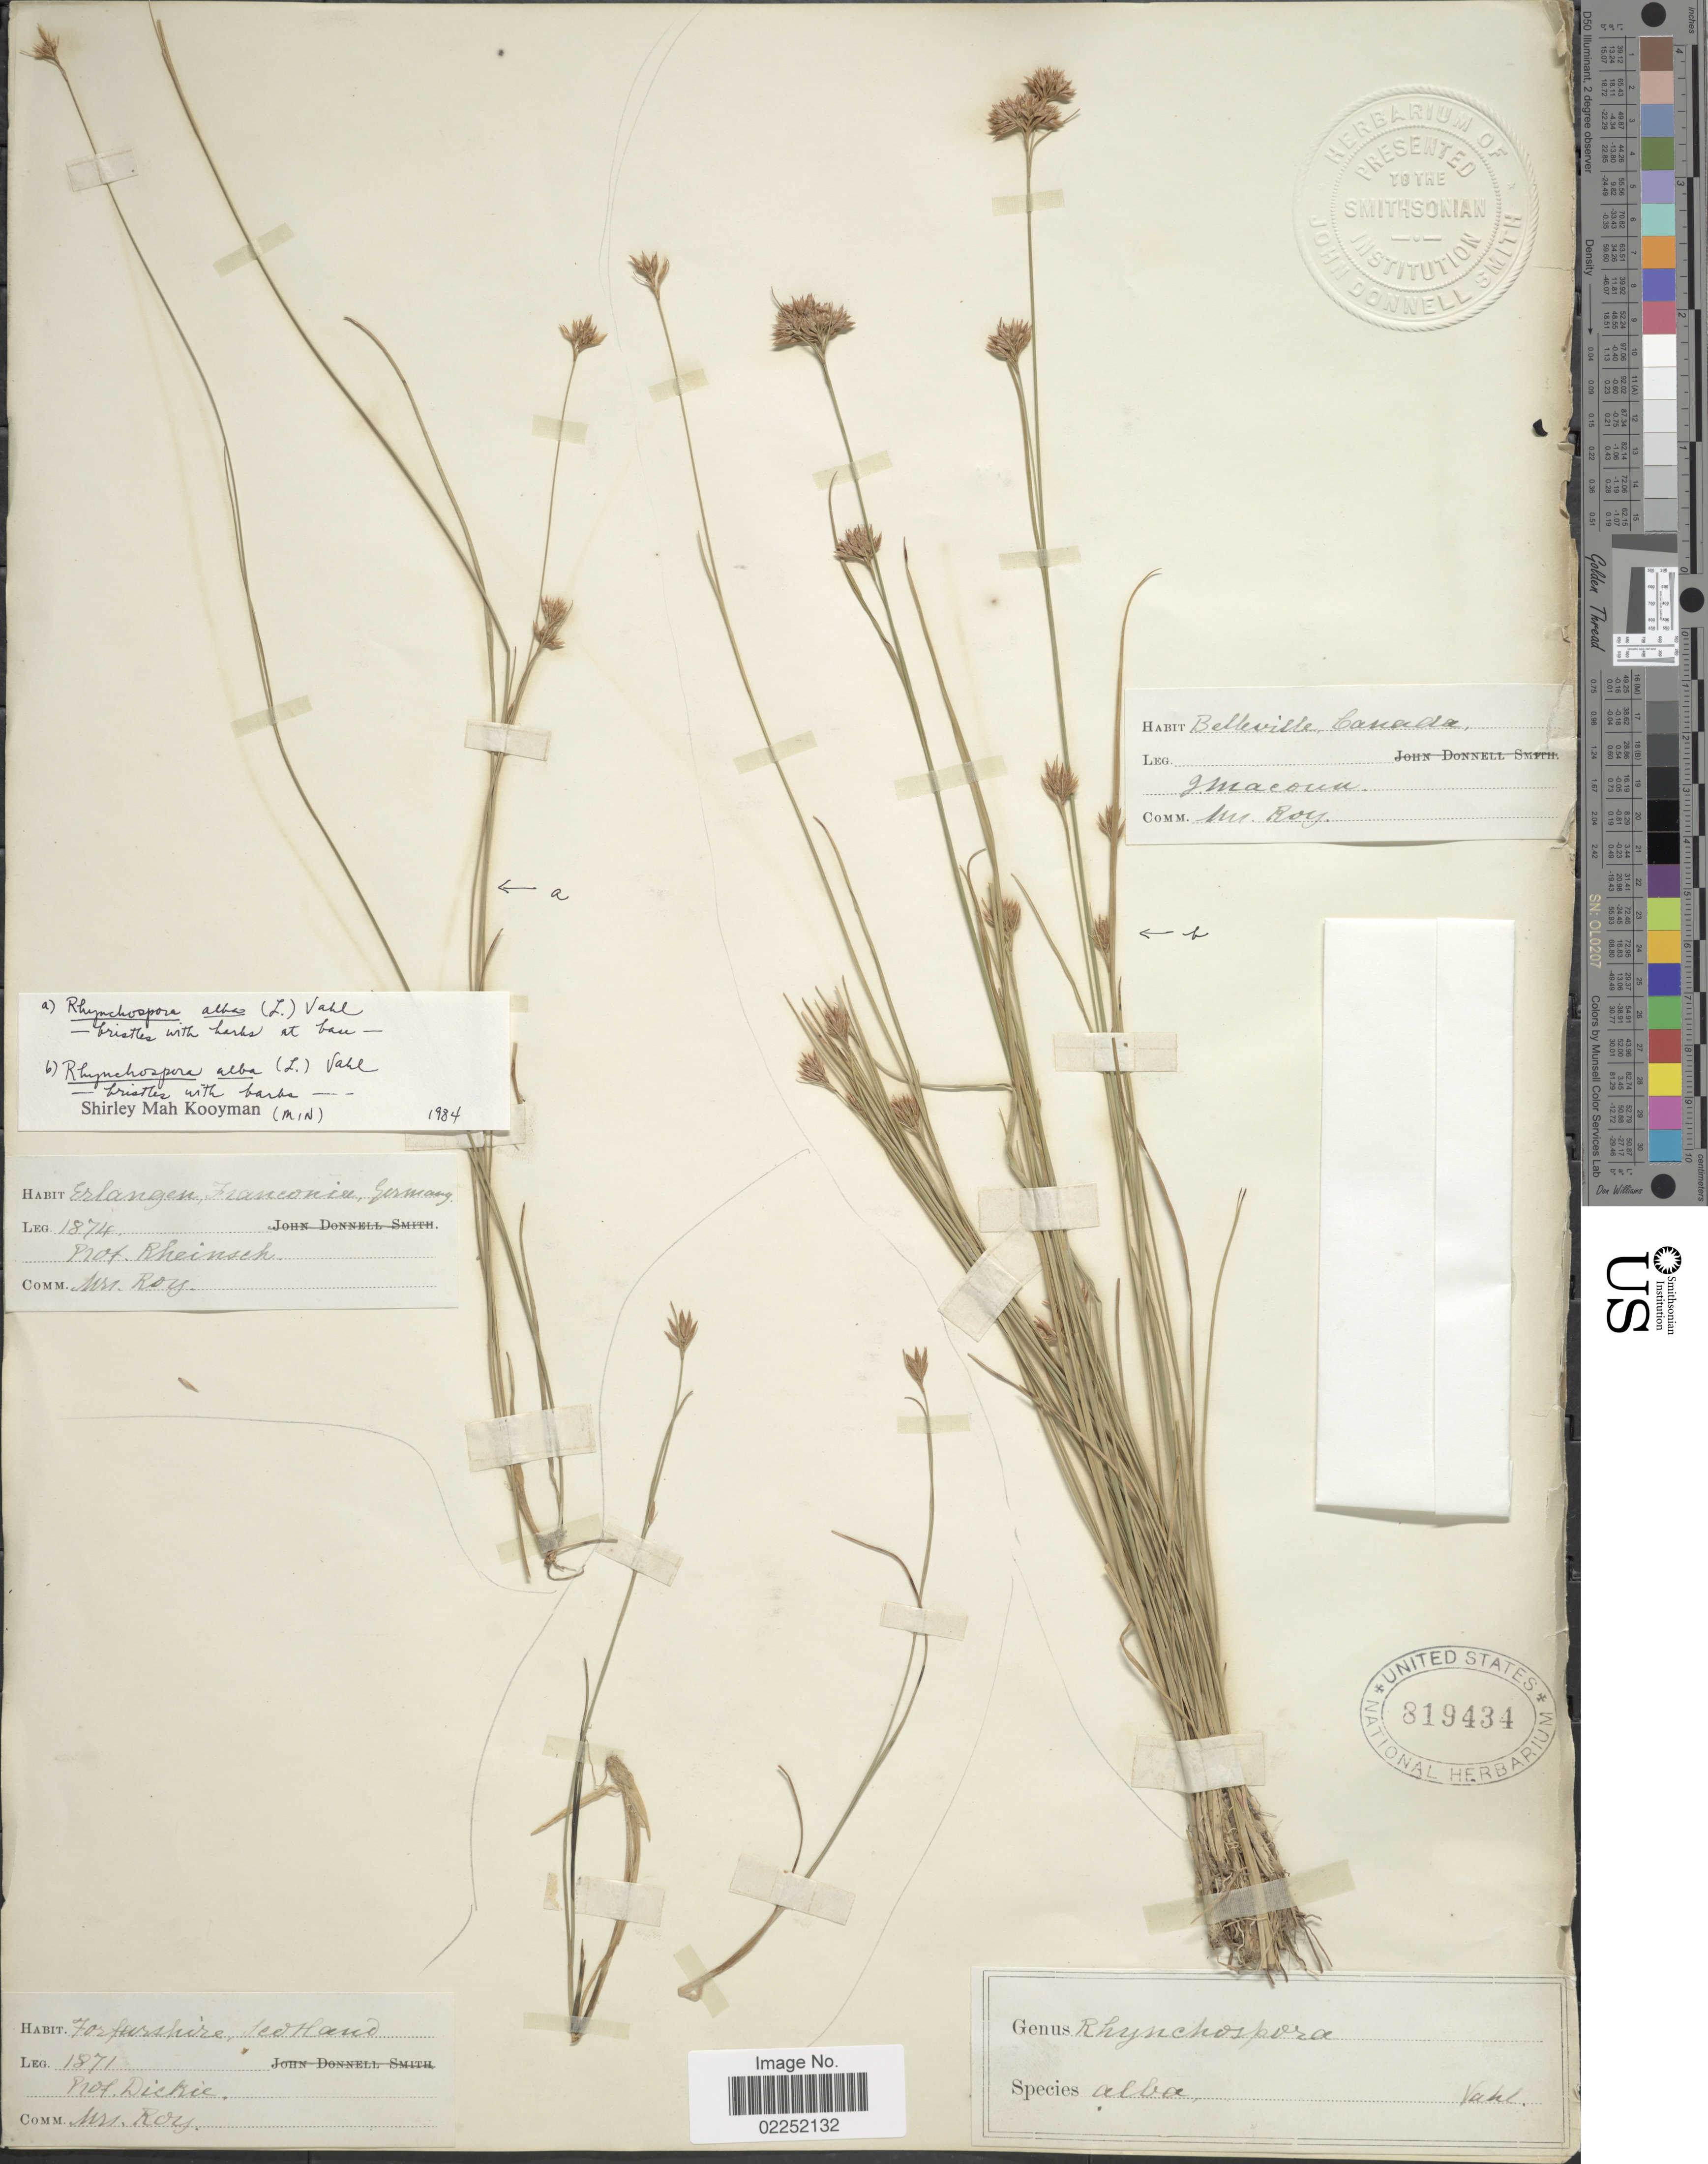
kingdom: Plantae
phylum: Tracheophyta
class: Liliopsida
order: Poales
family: Cyperaceae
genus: Rhynchospora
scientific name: Rhynchospora alba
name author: (L.) Vahl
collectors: Rheinsch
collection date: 1874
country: Germany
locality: Erlangen, Franconia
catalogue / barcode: US 819434-2